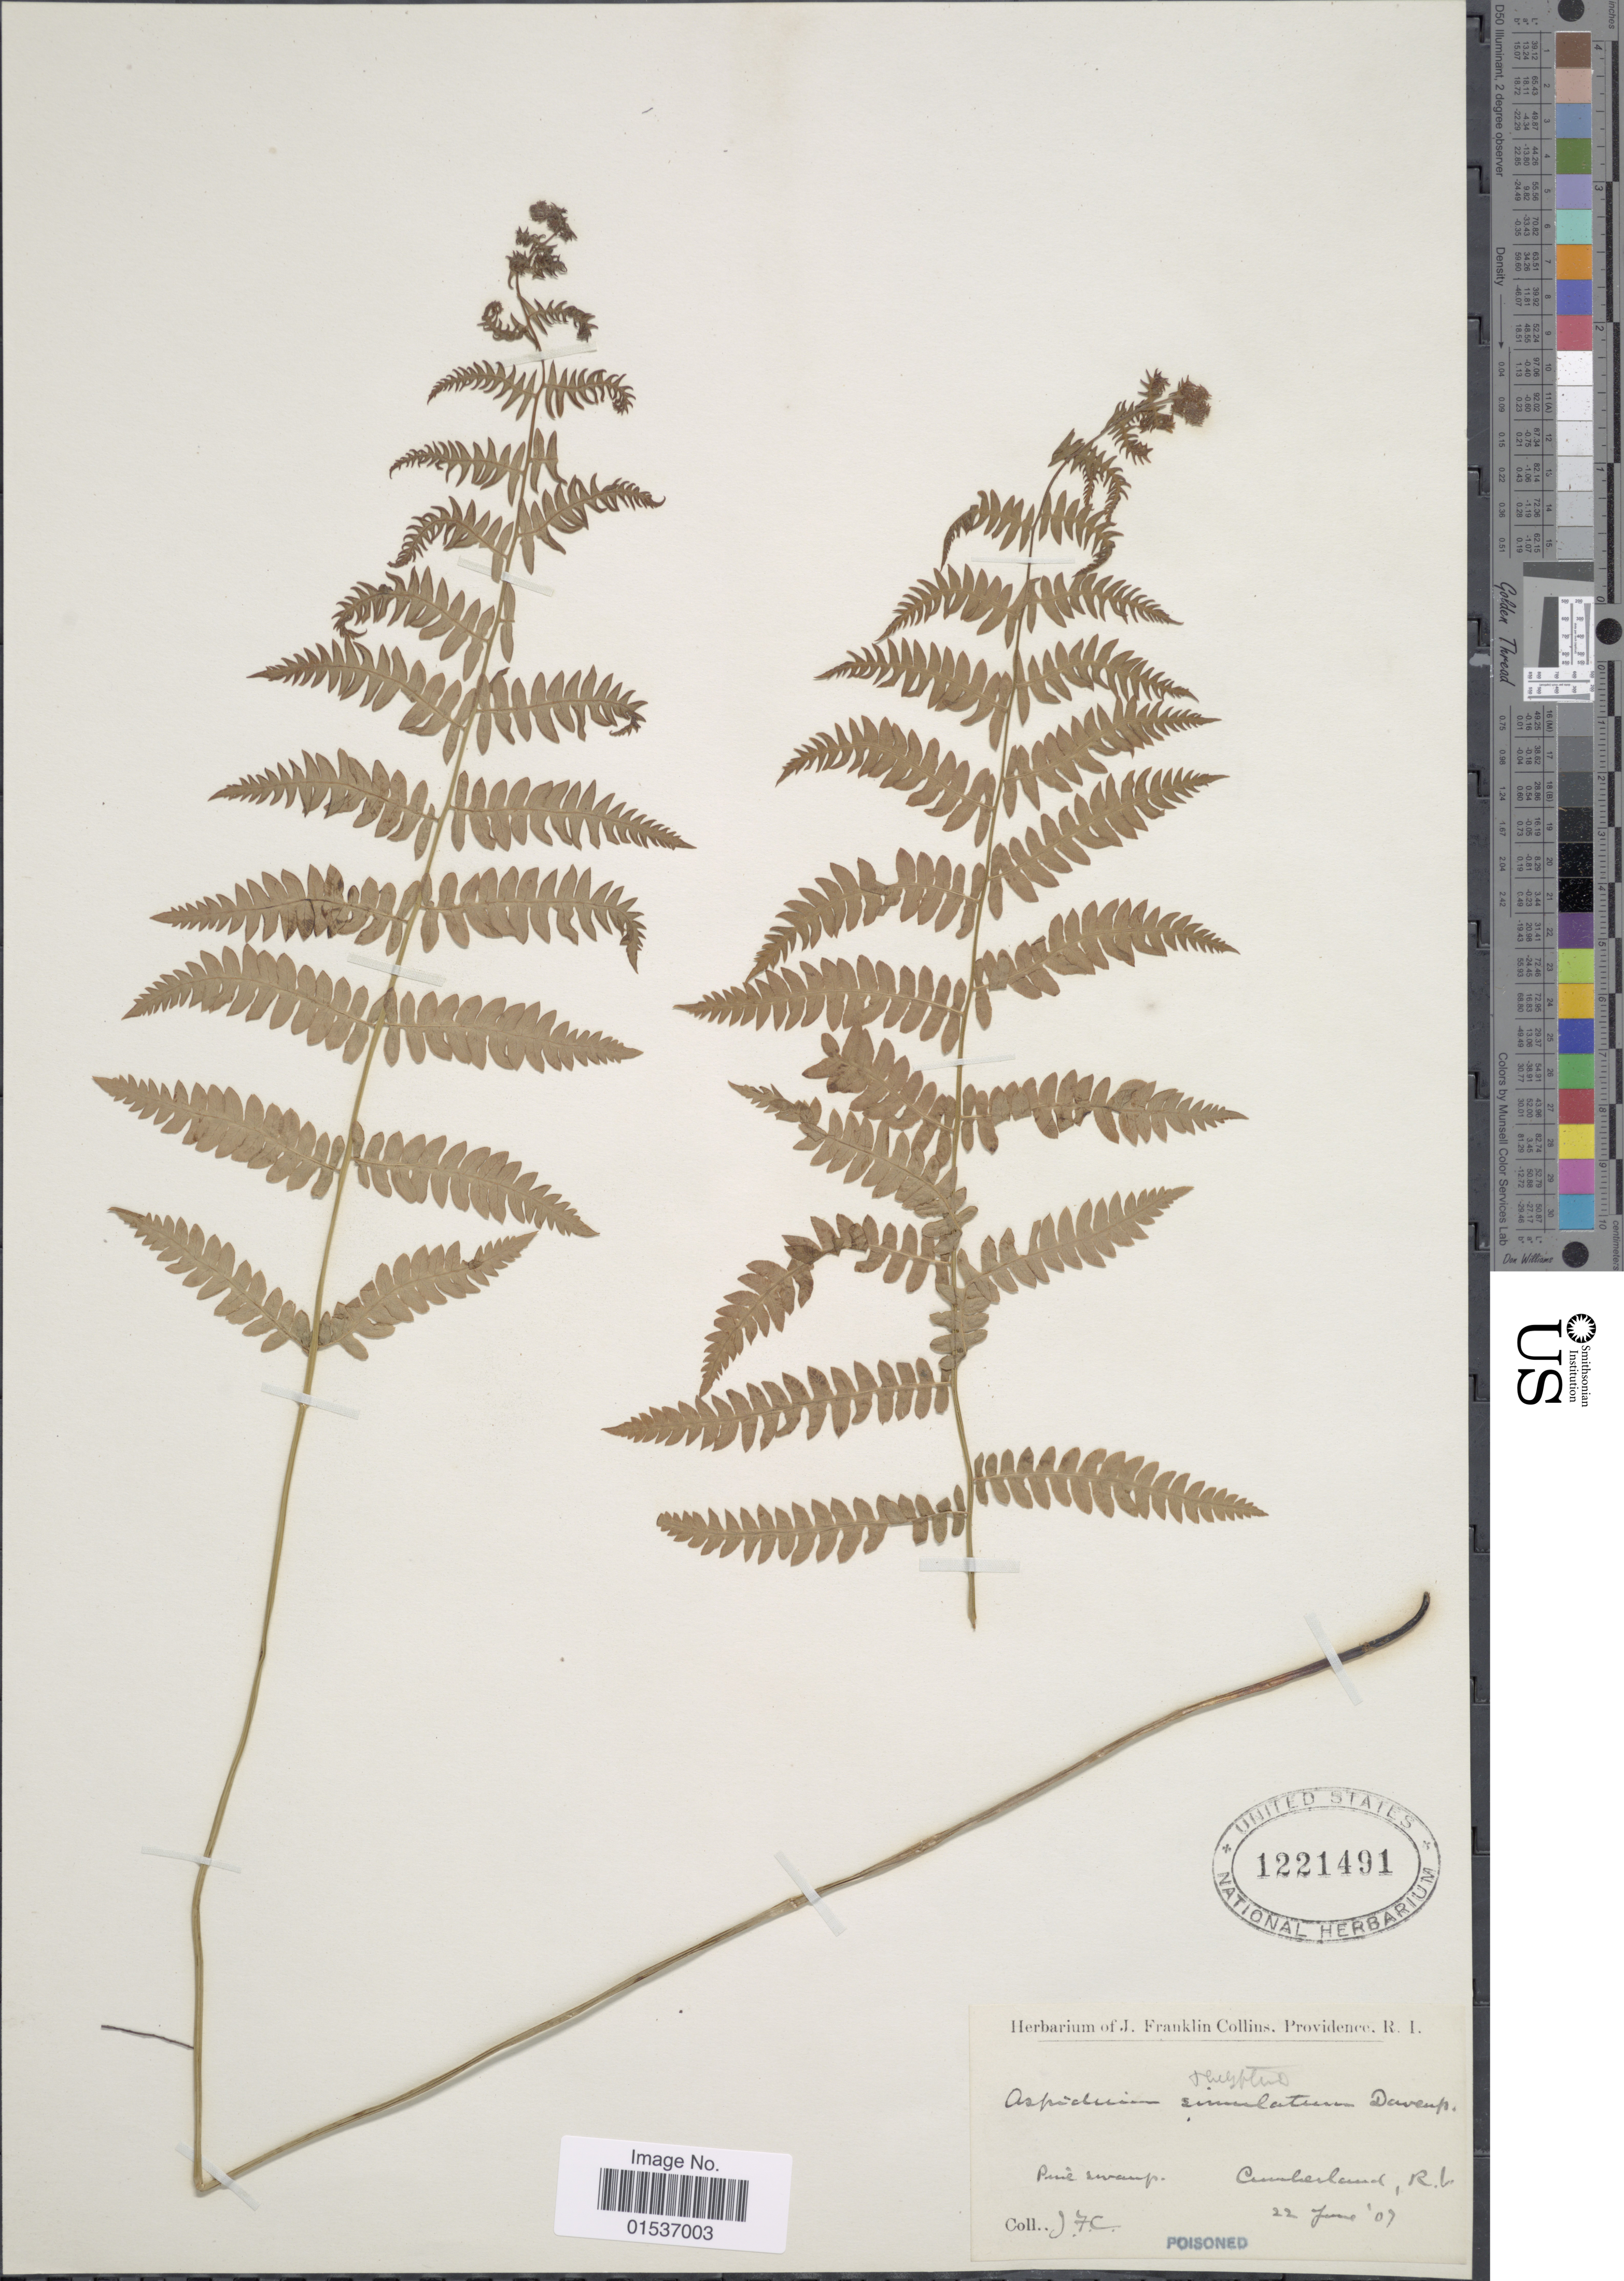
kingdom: Plantae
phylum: Tracheophyta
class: Polypodiopsida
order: Polypodiales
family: Thelypteridaceae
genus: Thelypteris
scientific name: Thelypteris palustris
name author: (Salisb.) Schott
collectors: J. Collins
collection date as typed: Transcribed d/m/y: 22/6/7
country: United States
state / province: Rhode Island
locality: Cumberland, R. I.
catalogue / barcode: US 1221491